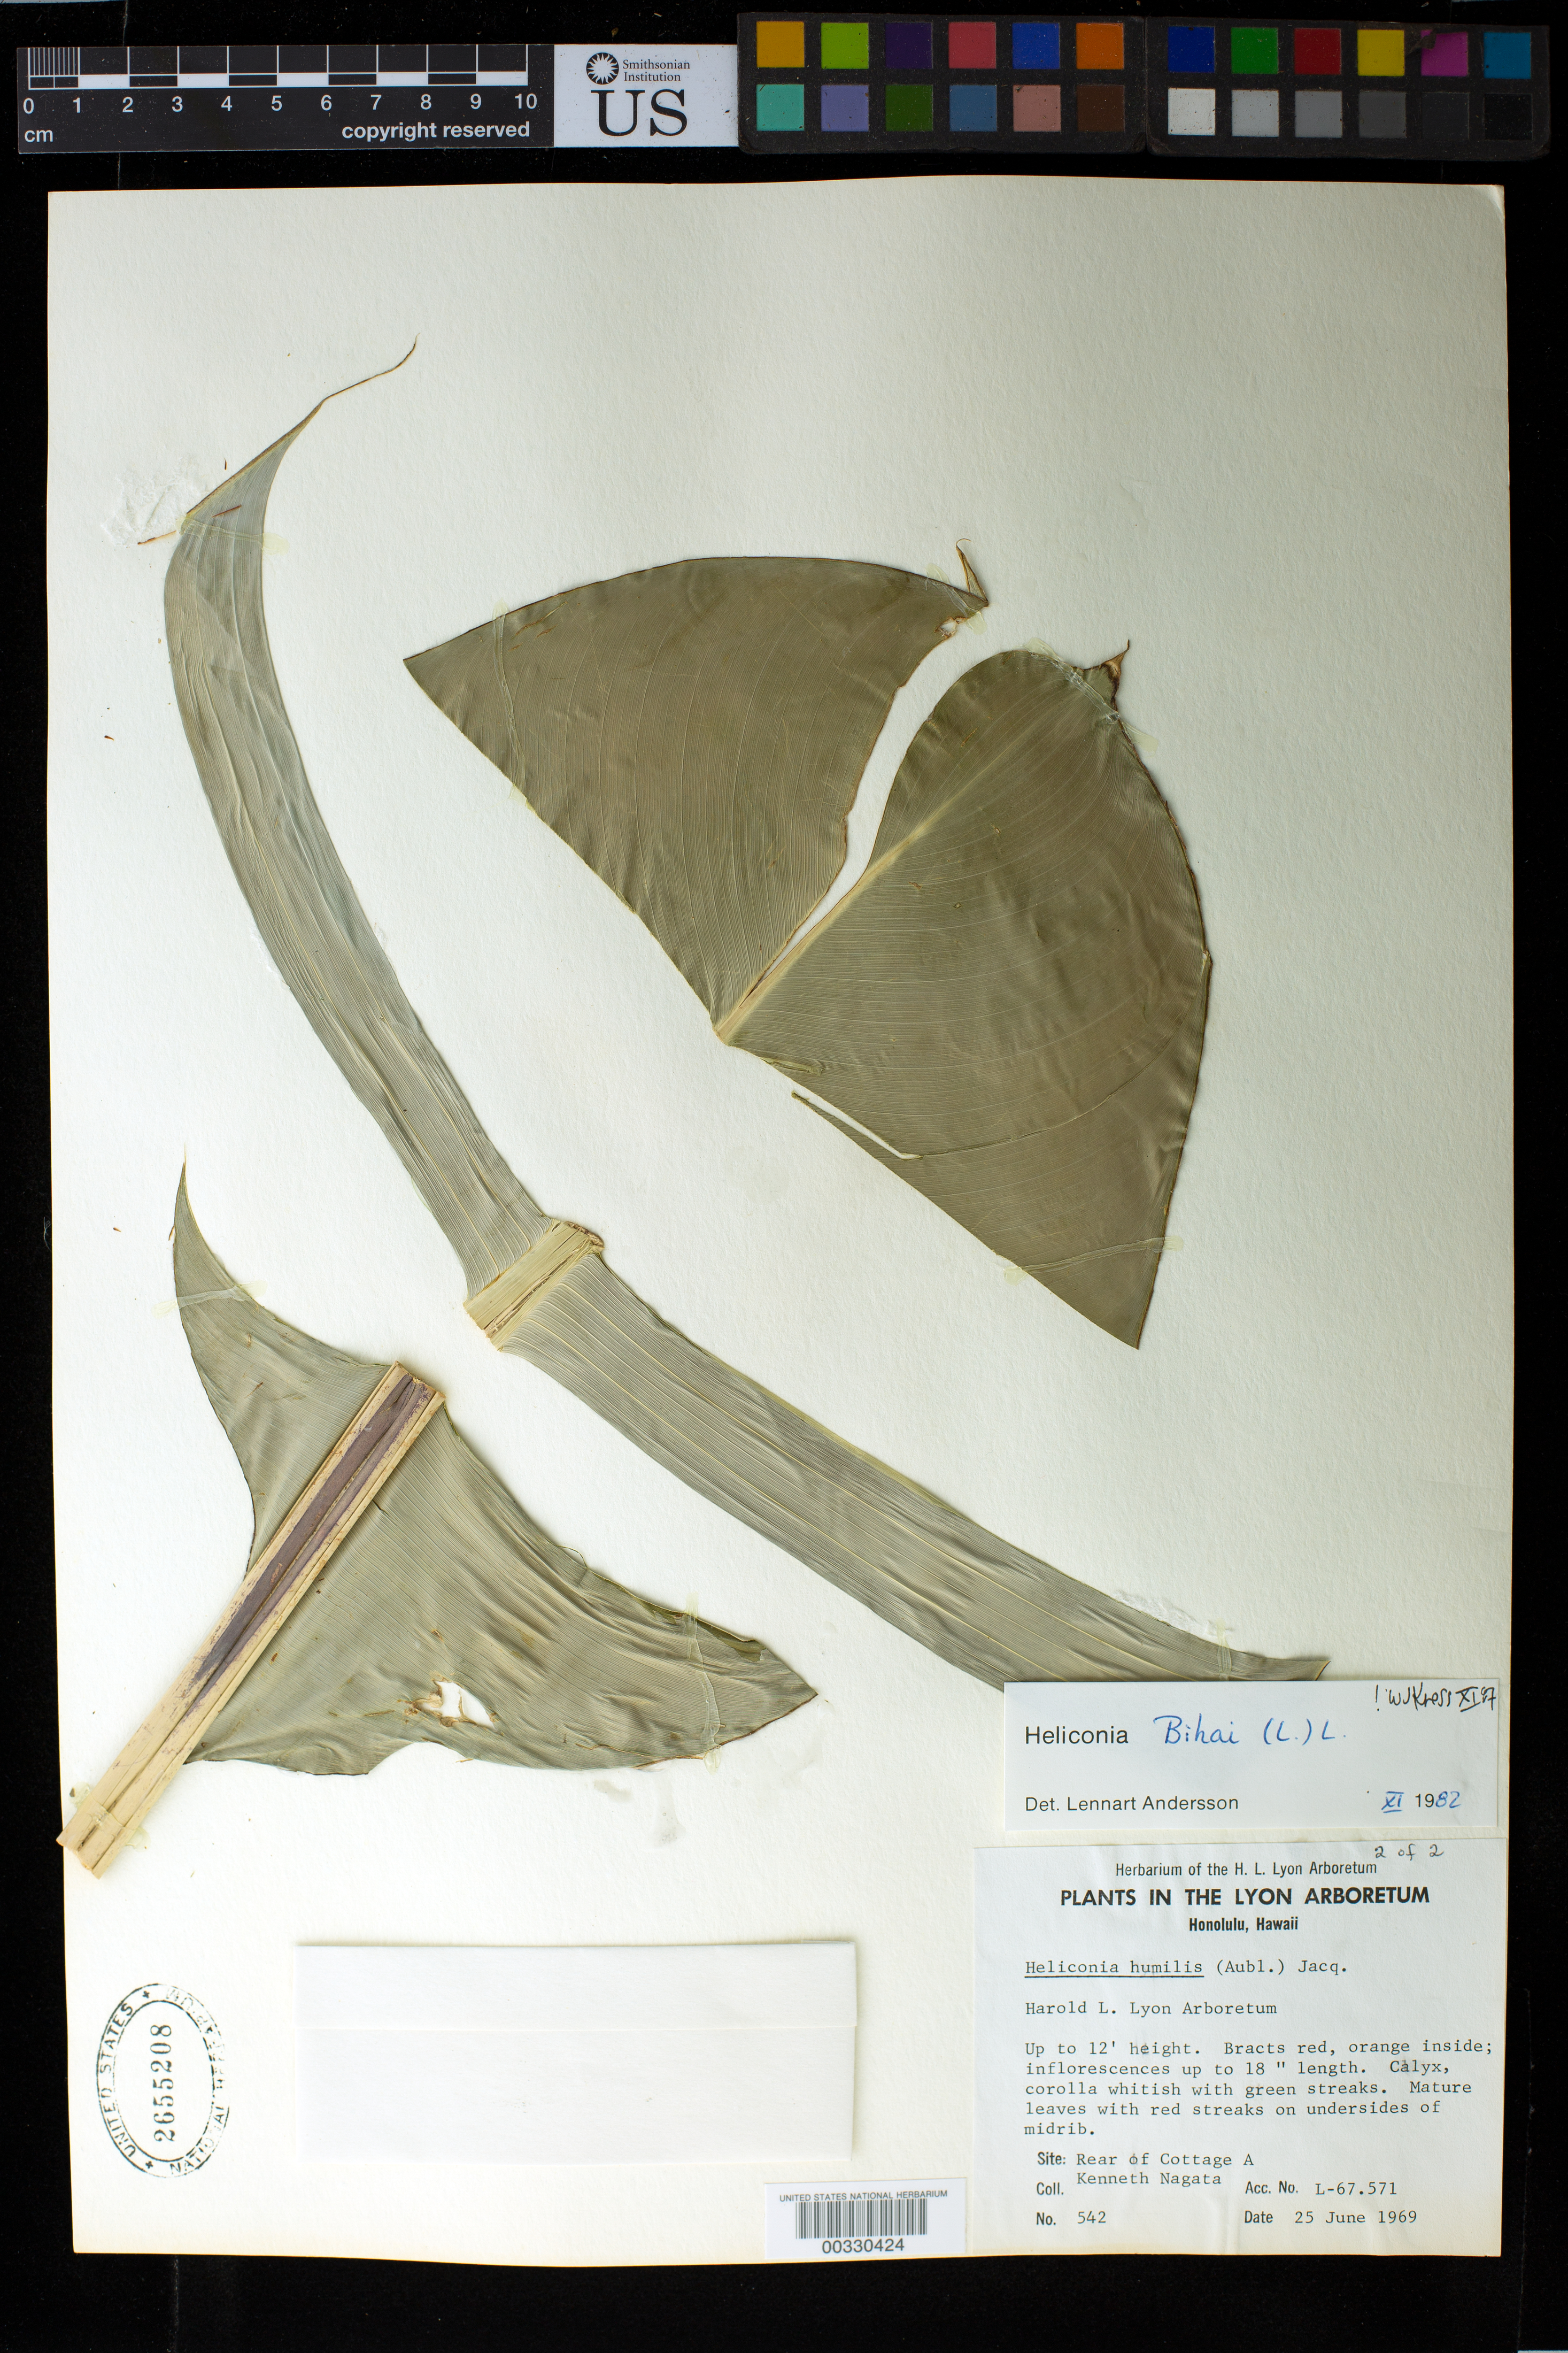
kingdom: Plantae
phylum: Tracheophyta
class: Liliopsida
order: Zingiberales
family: Heliconiaceae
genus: Heliconia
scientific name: Heliconia bihai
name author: (L.) L.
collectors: K. Nagata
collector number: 542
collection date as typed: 25 Jun 1969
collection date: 1969-06-25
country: United States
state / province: Hawaii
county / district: Honolulu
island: Oahu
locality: Honolulu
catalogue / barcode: US 2655208